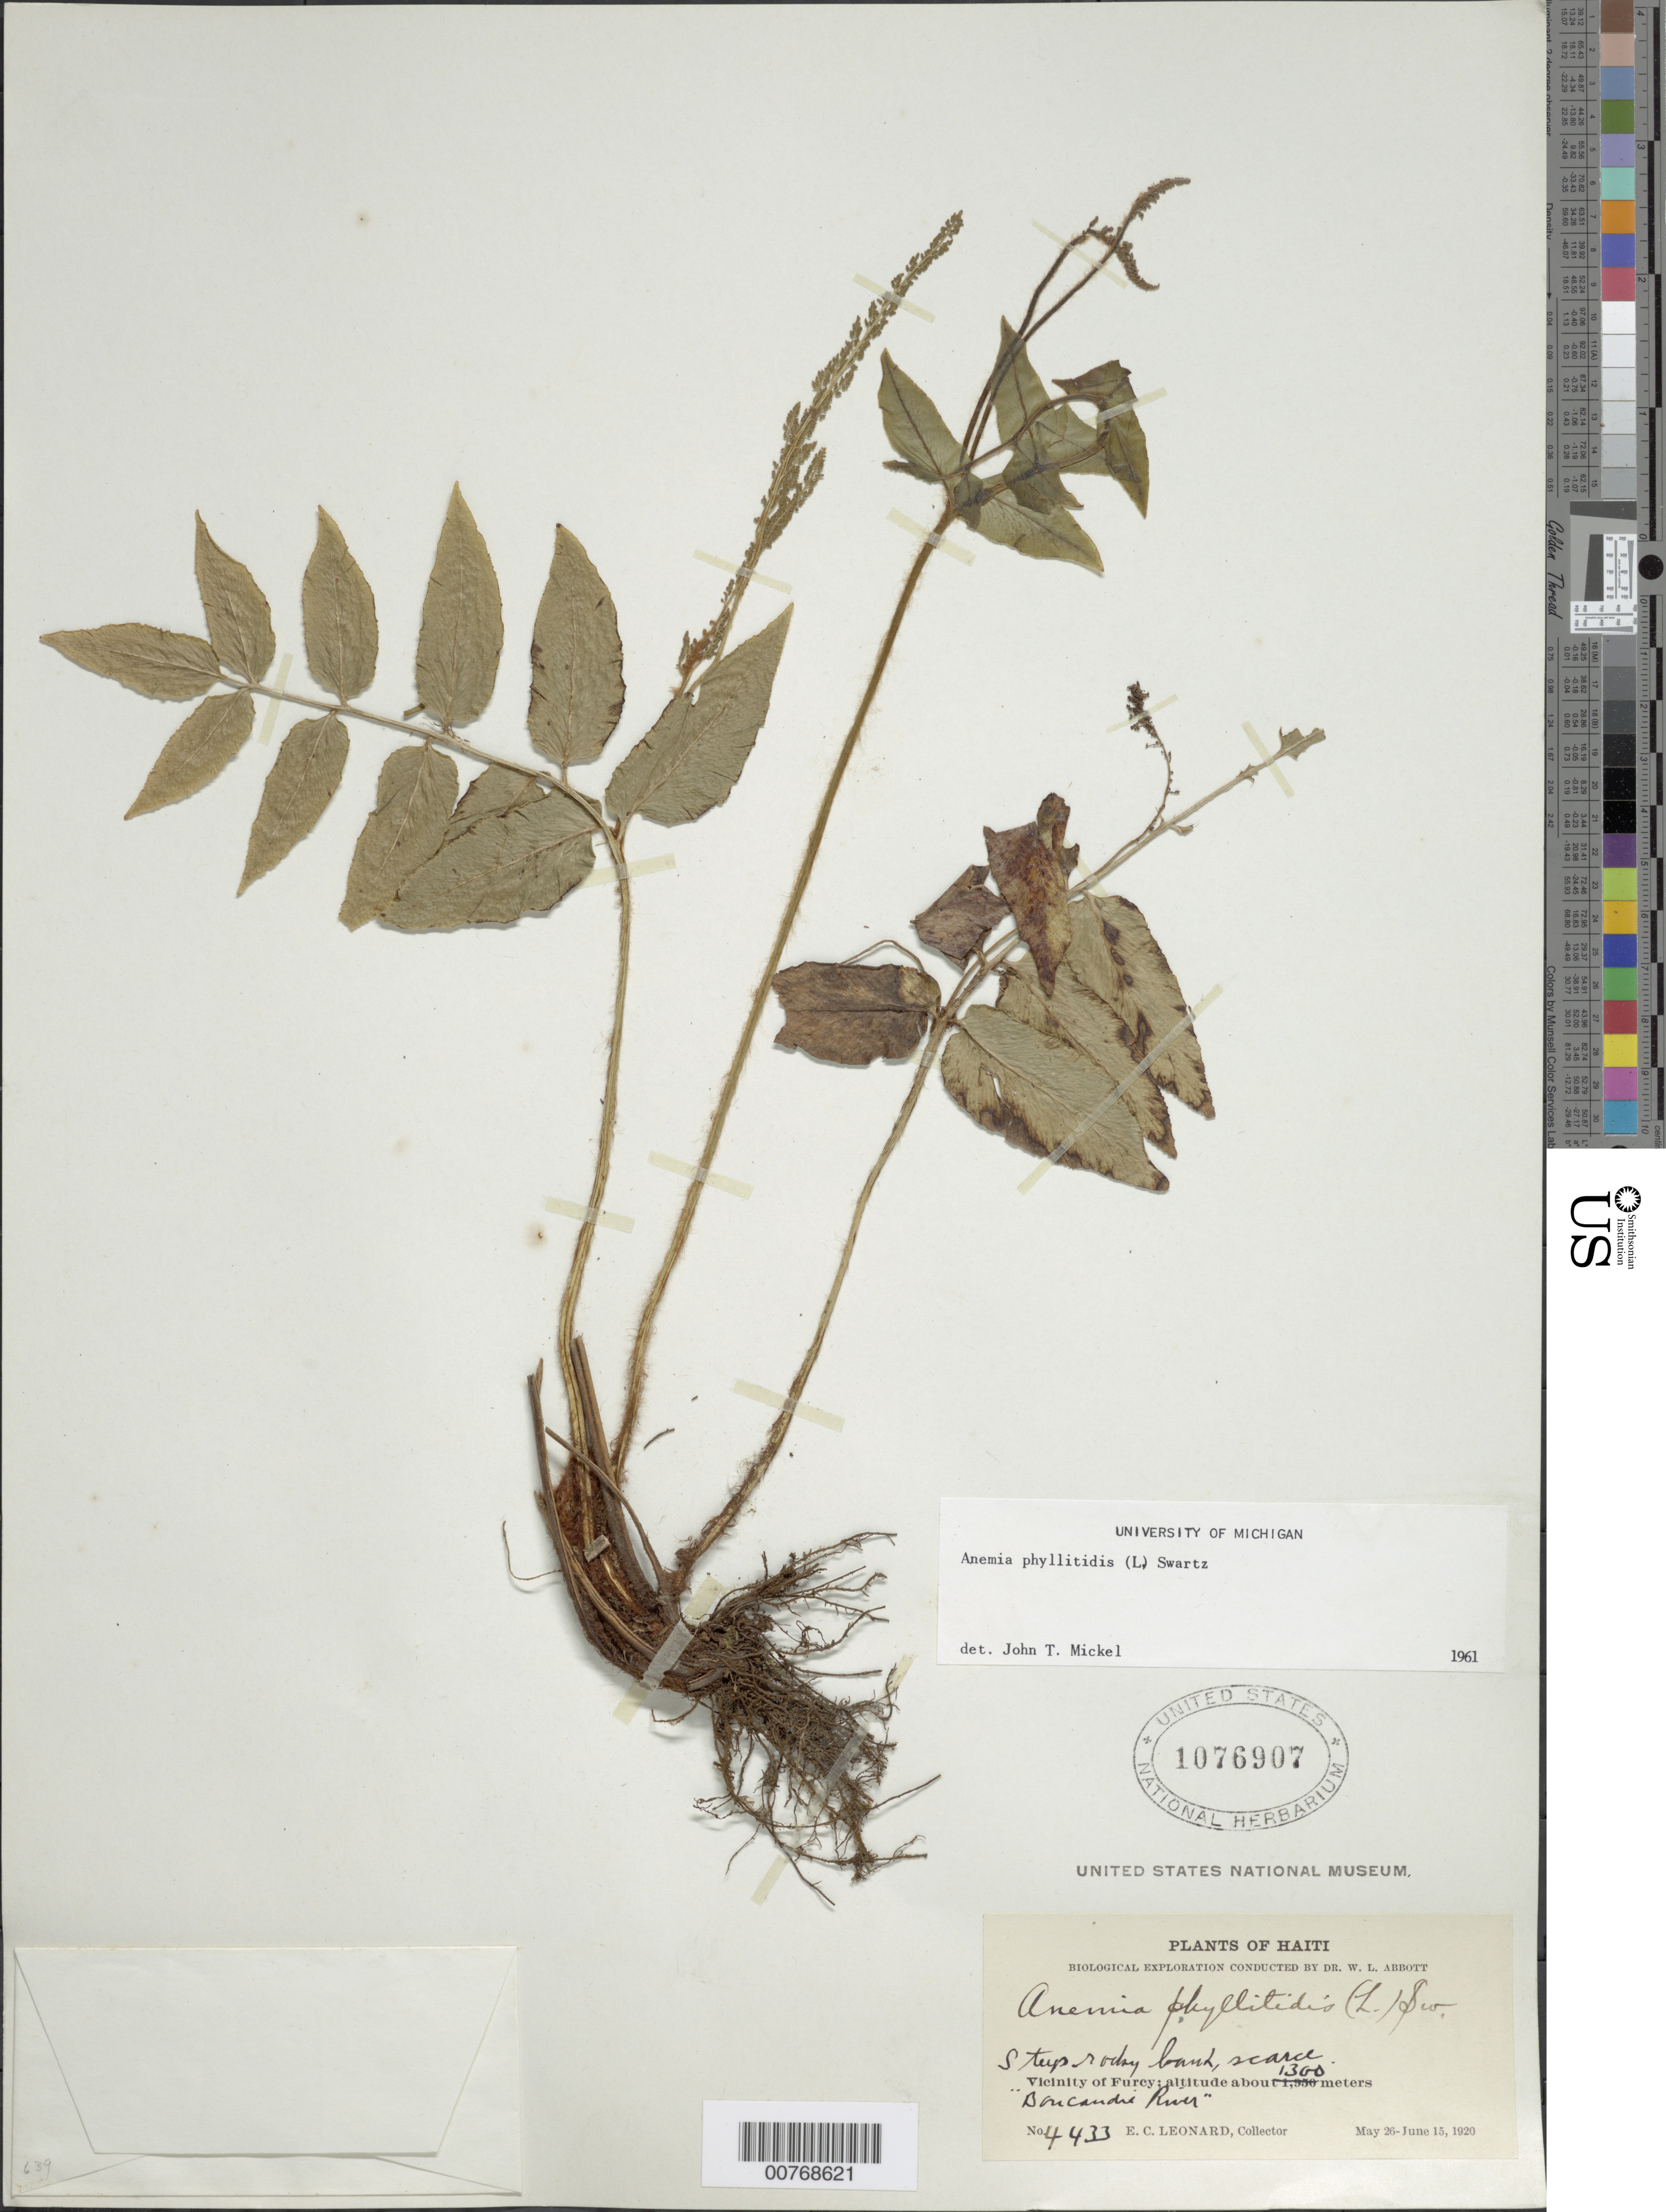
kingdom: Plantae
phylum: Tracheophyta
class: Polypodiopsida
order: Schizaeales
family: Anemiaceae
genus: Anemia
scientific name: Anemia phyllitidis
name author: (L.) Sw.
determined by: Mickel, J. T., (NY), New York Botanical Garden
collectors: E. C. Leonard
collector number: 4433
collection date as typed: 26 Jun 1920 15 Jun 1920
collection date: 1920-06-15/1920-06-26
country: Haiti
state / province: Ouest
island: Hispaniola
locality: Vicinity of Furcy, Bancandre River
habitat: Steep rocky bank, scarce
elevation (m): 1300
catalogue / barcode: US 1076907